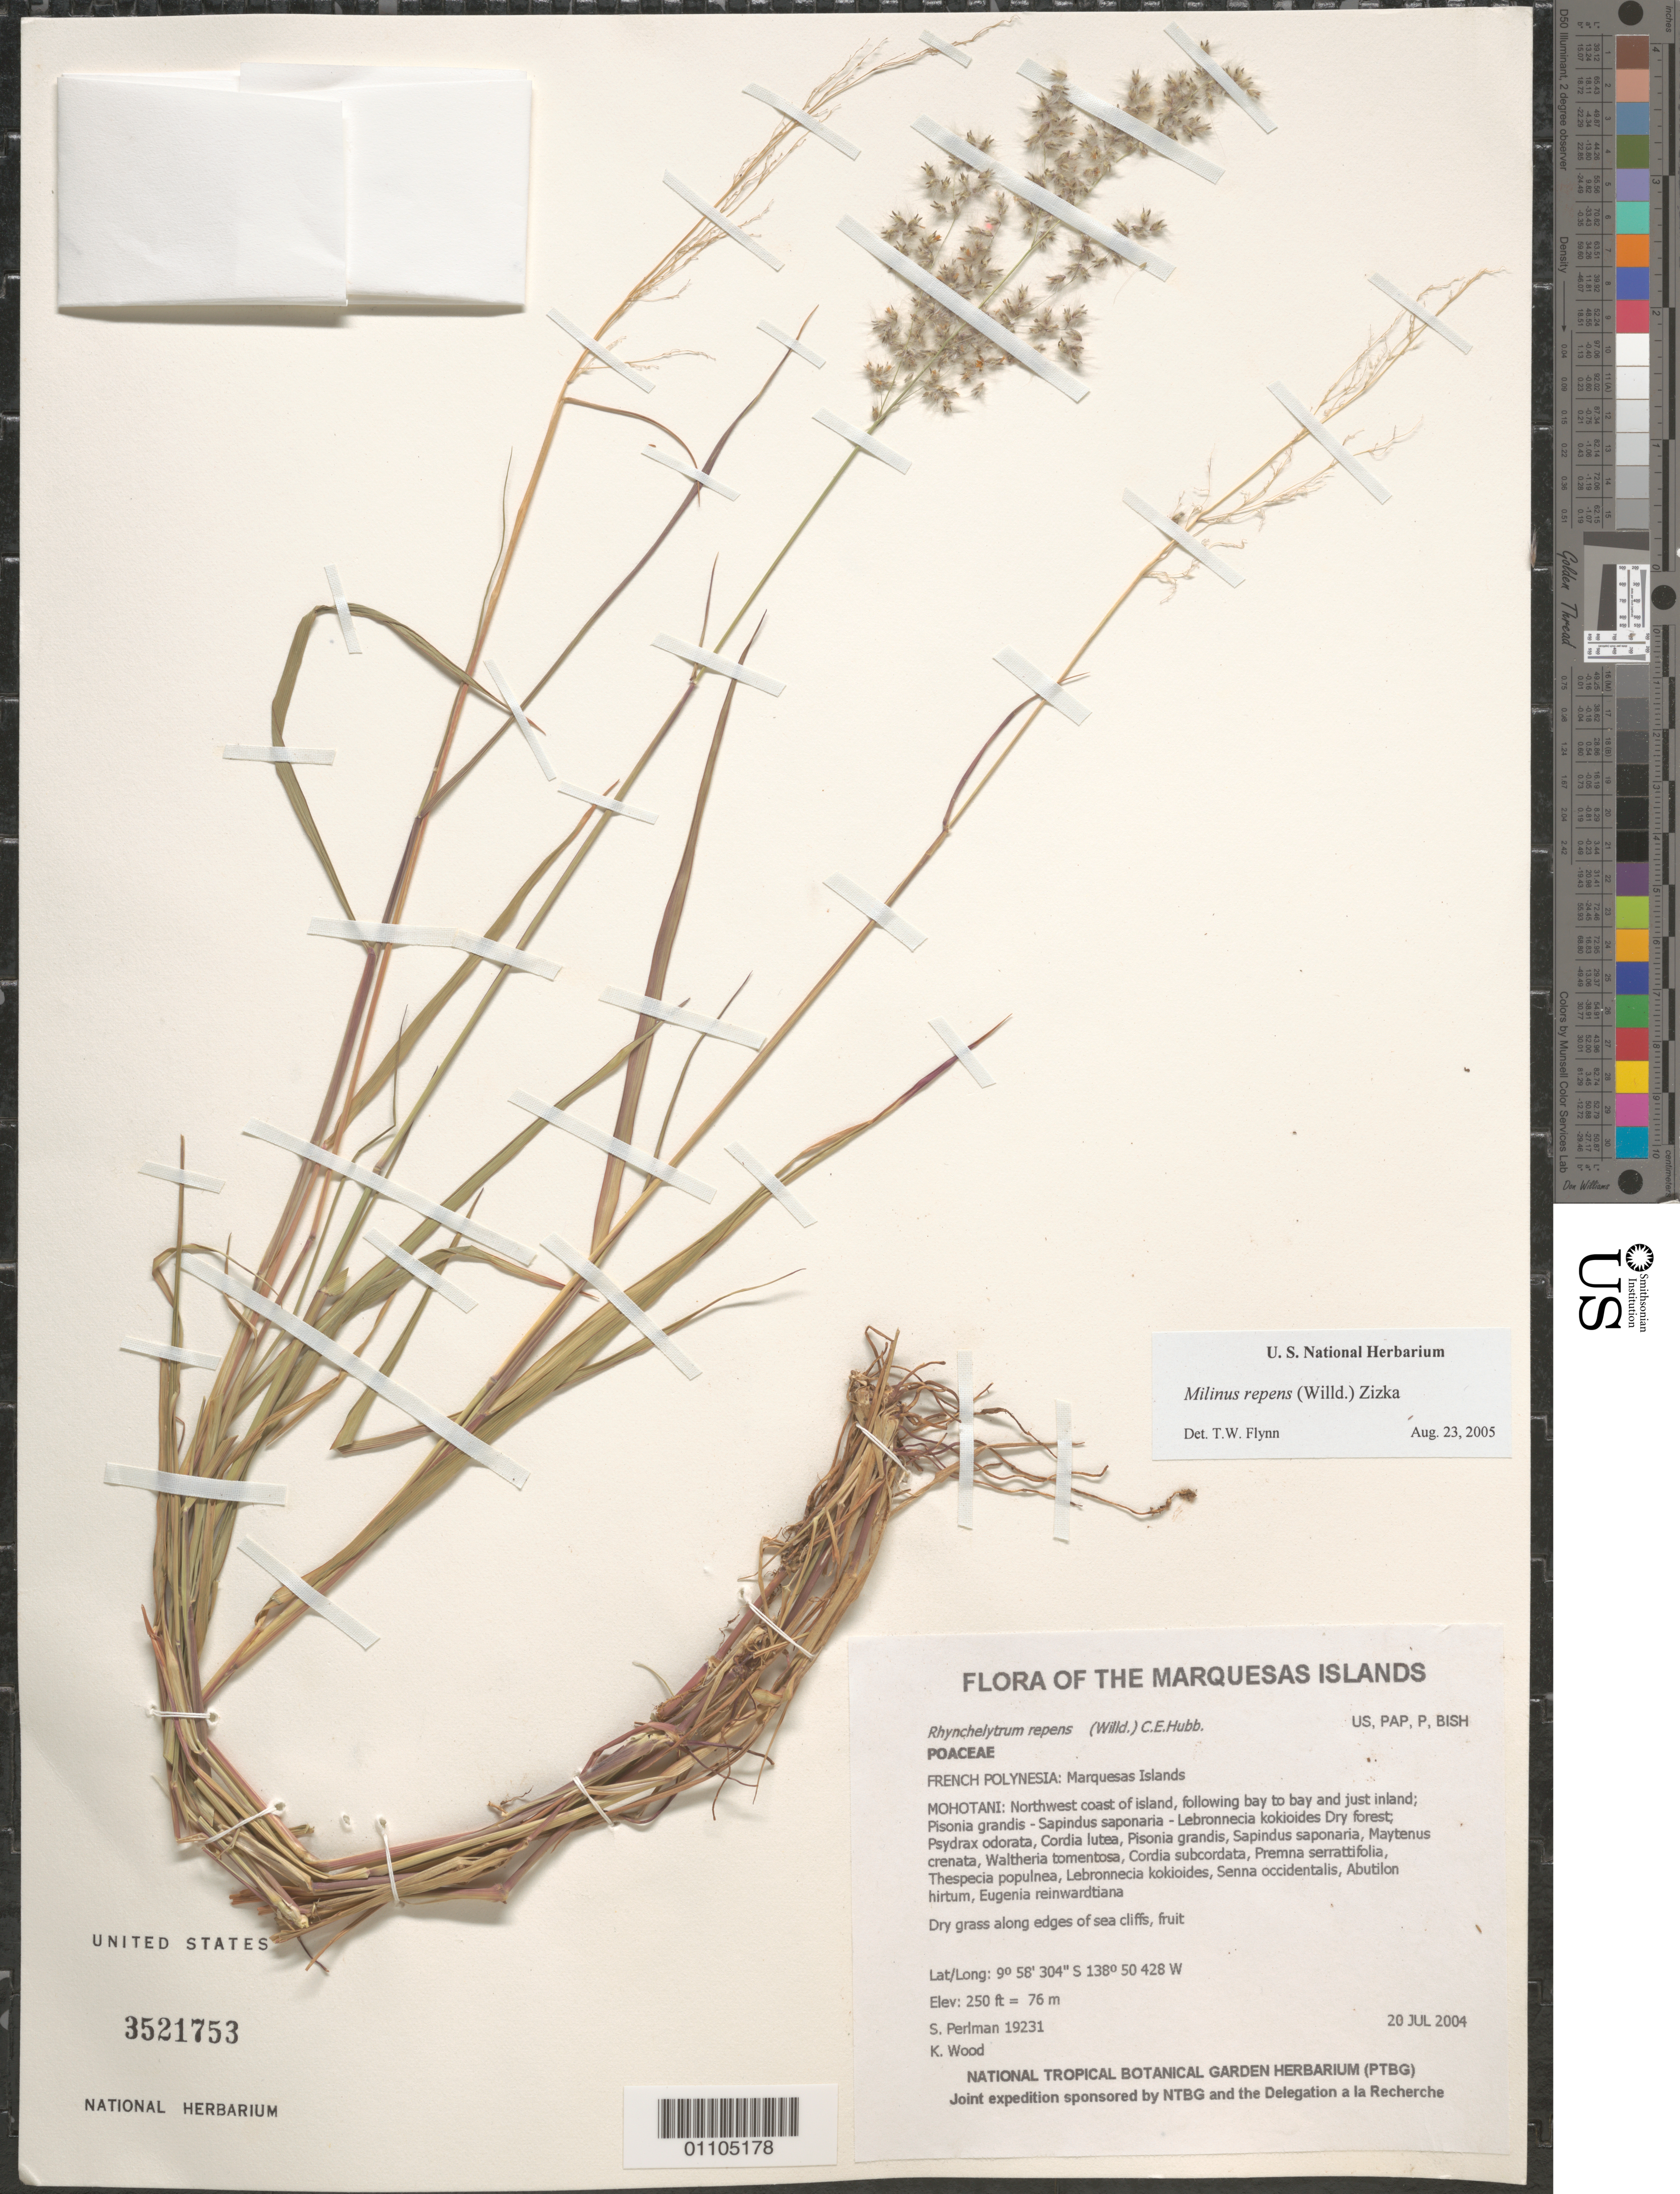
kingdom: Plantae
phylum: Tracheophyta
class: Liliopsida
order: Poales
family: Poaceae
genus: Melinis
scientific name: Melinis repens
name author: (Willd.) Zizka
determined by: Flynn, T. W.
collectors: S. P. Perlman & K. R. Wood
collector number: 19231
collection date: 2004-07-20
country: French Polynesia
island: Mohotani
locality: Northwest coast of island, following bay to bay and just inland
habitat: Pisonia grandis - Sapindus saponaria - Lebronnecia kokioides Dry forest. Along edges of sea cliffs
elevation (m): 76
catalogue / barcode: US 3521753